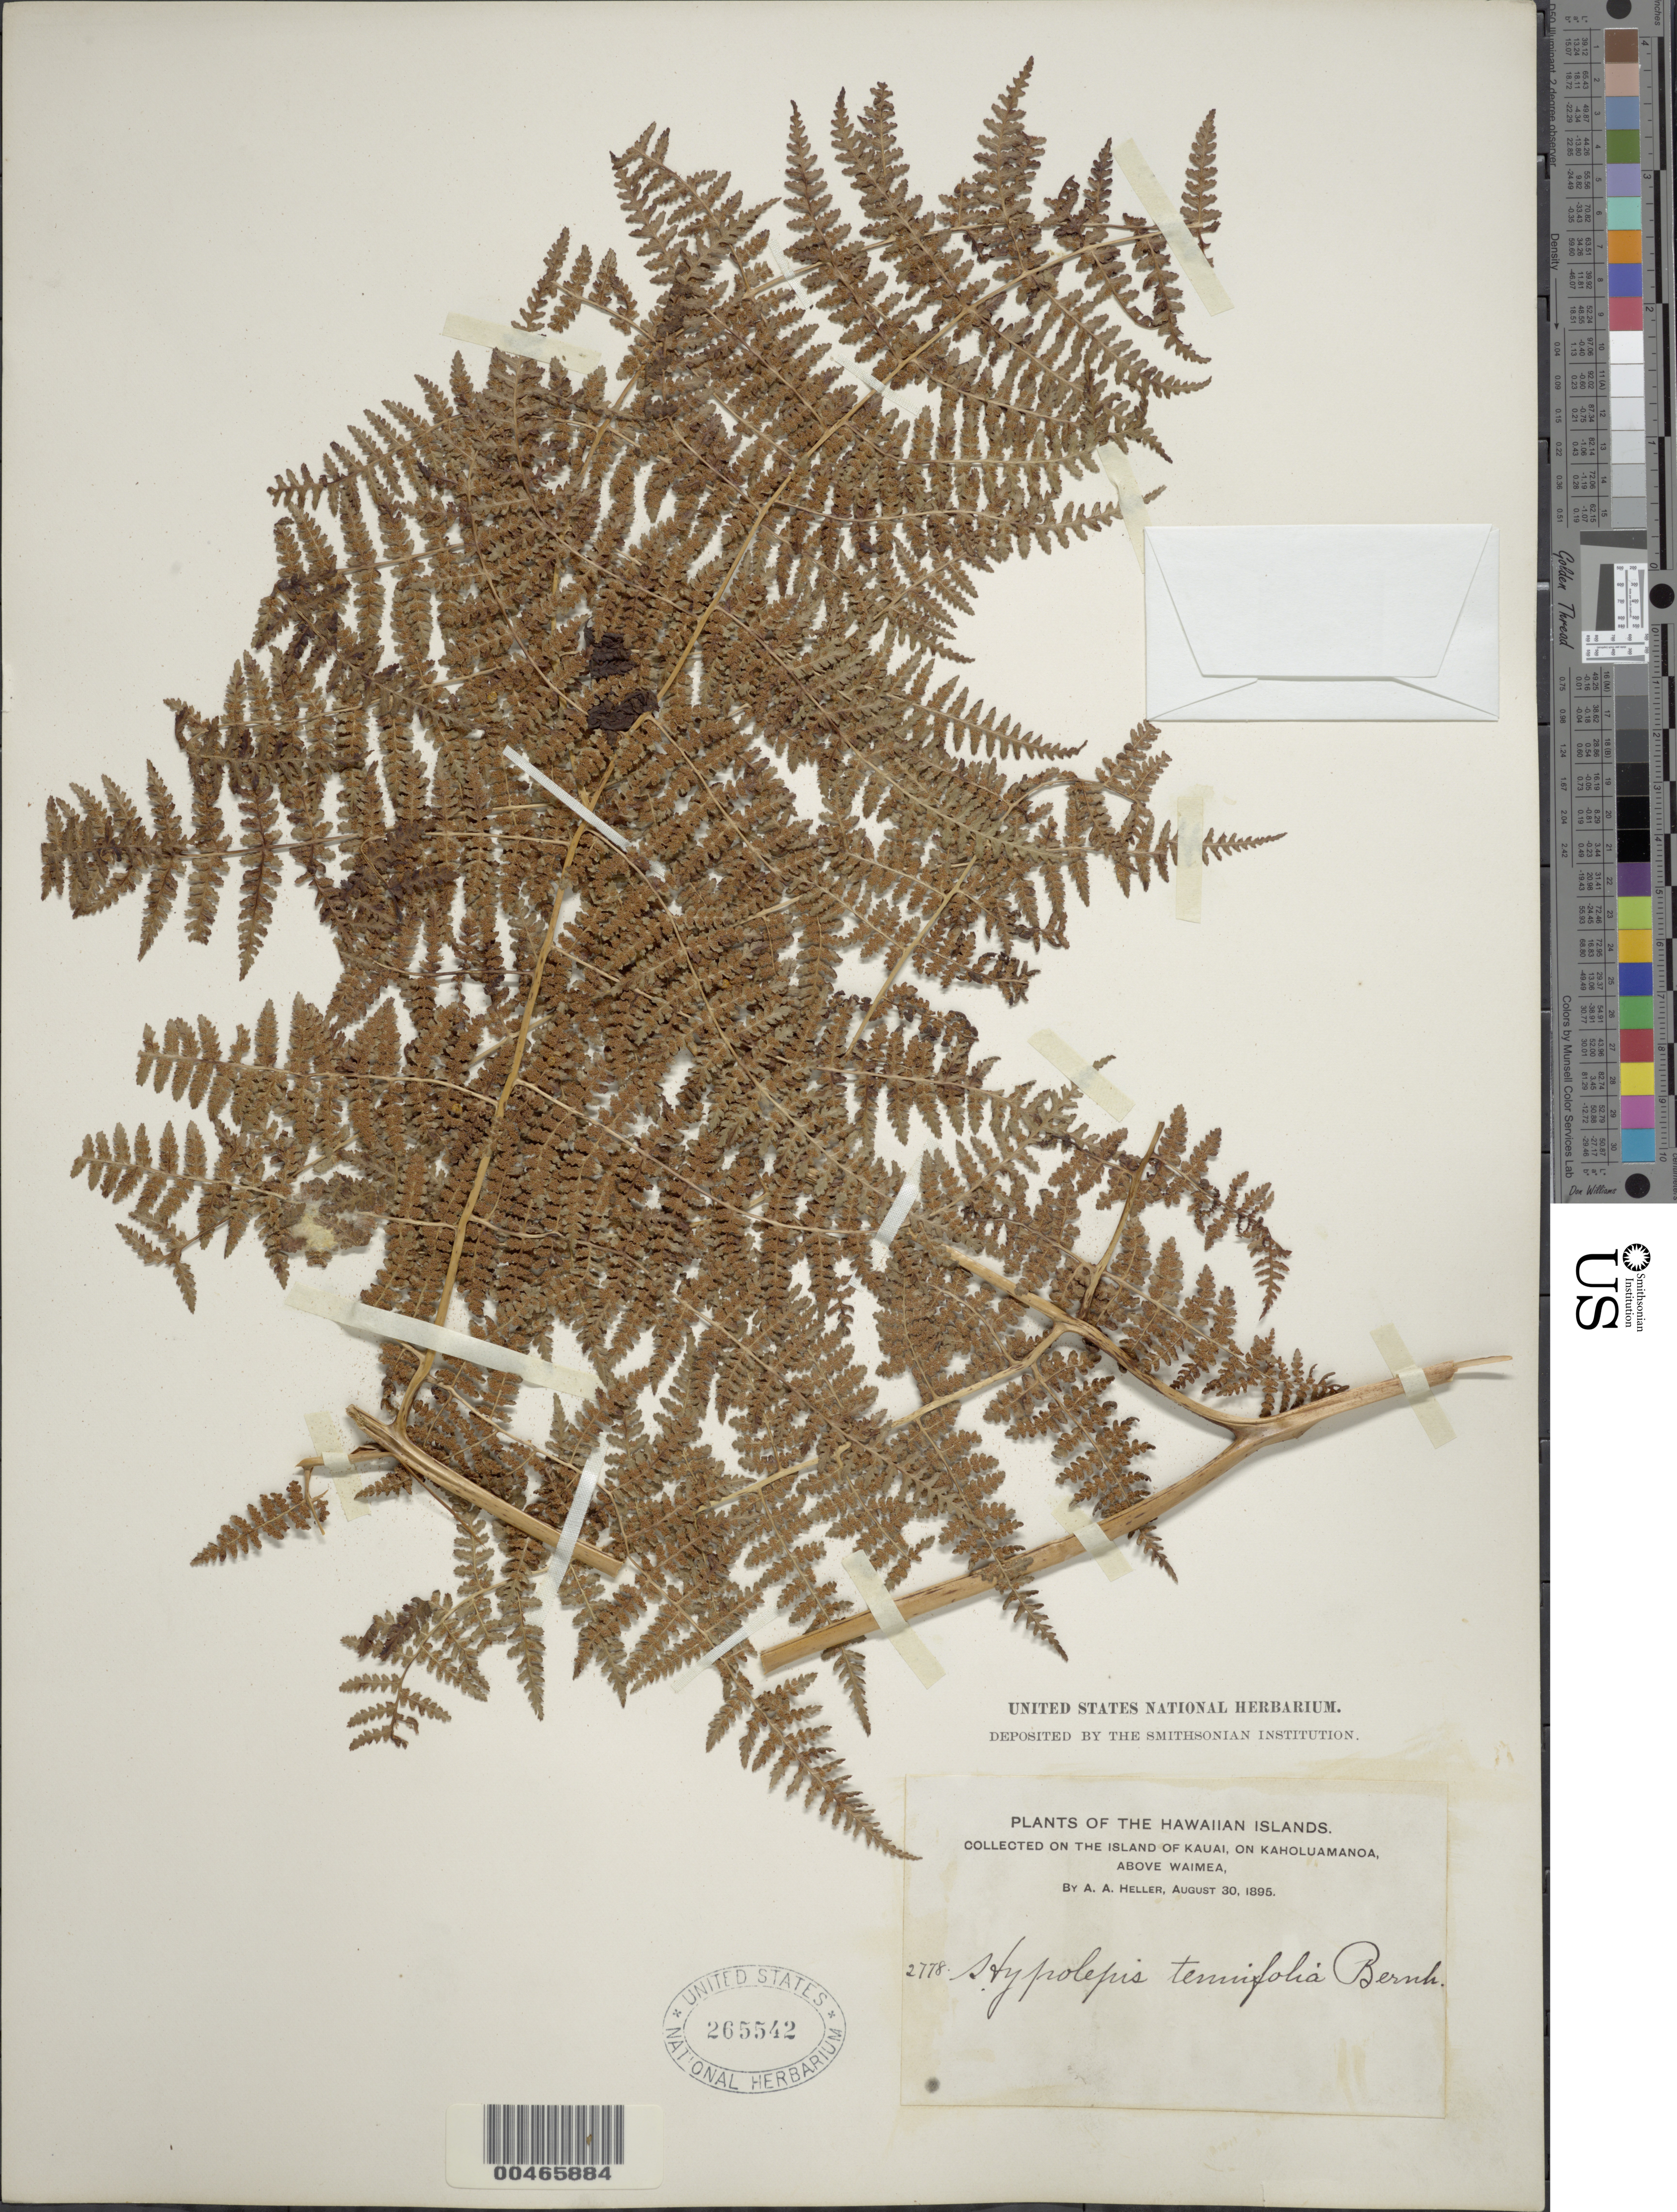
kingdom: Plantae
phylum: Tracheophyta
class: Polypodiopsida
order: Polypodiales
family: Dennstaedtiaceae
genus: Hypolepis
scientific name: Hypolepis flaccida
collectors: A. A. Heller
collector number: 2778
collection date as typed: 30 Aug 1895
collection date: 1895-08-30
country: United States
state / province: Hawaii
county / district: Kauai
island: Kaua'i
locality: On Kaholuamanoa, above Waimea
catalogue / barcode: US 265542